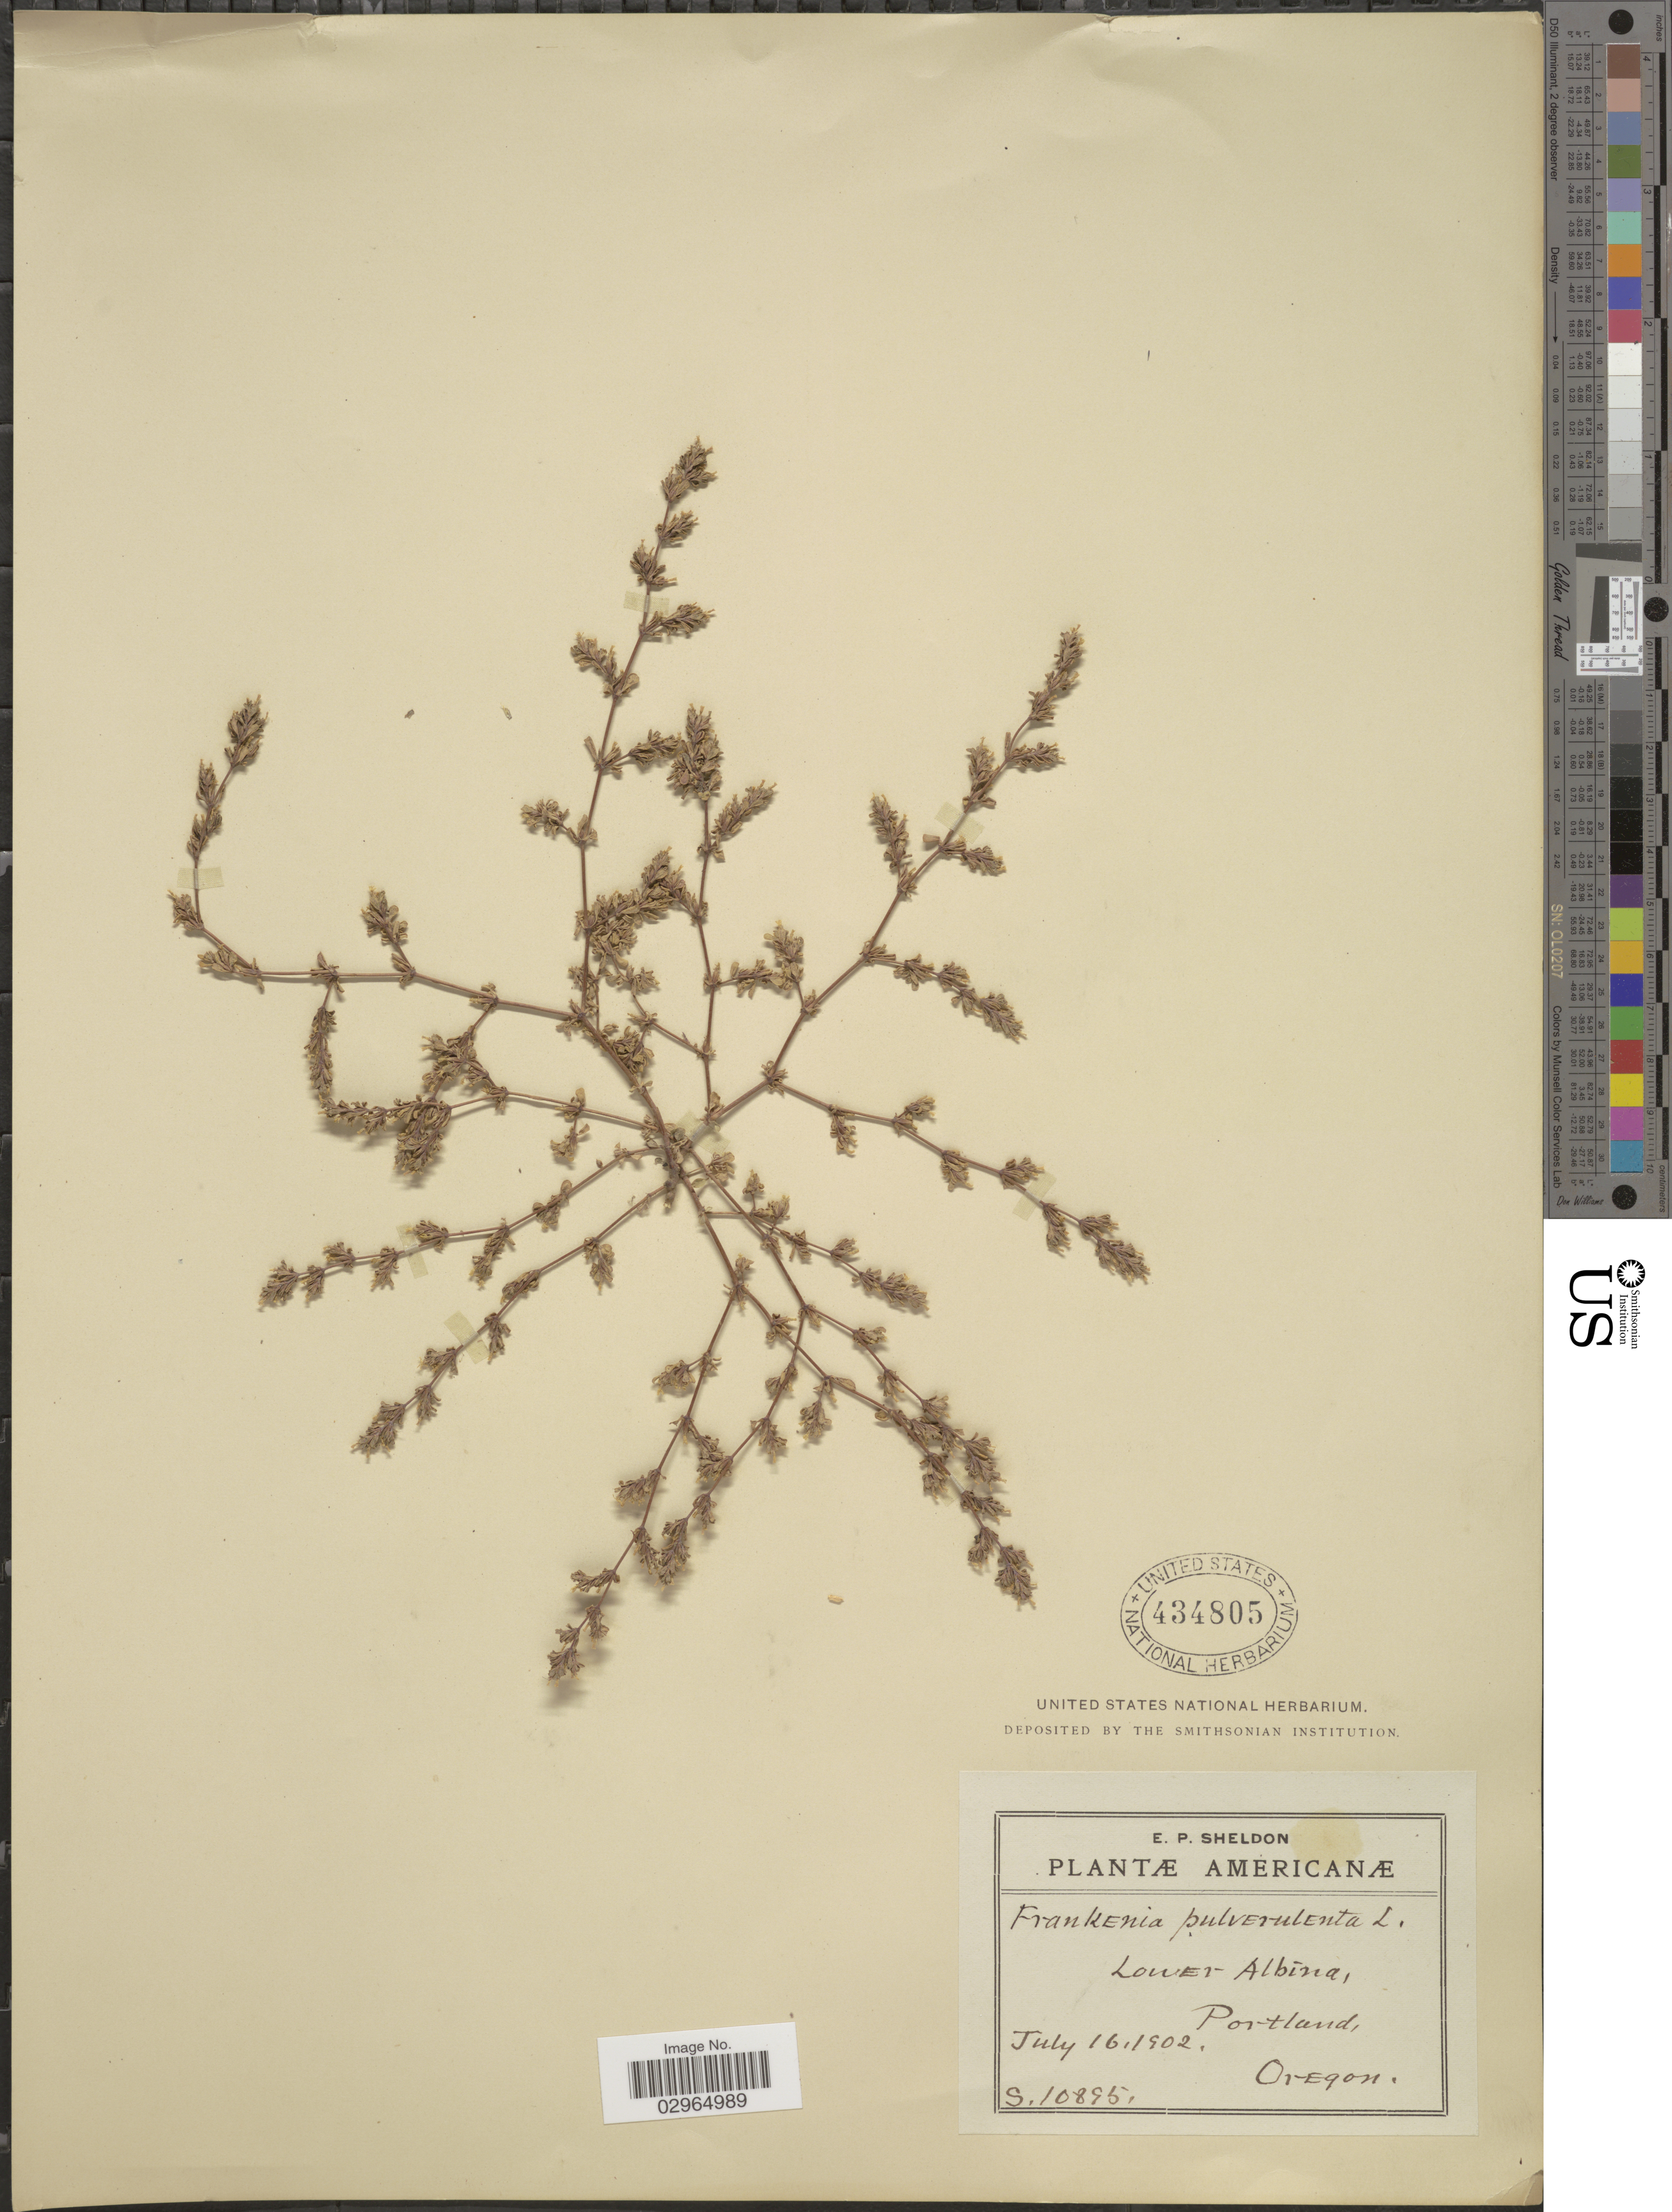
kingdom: Plantae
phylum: Tracheophyta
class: Magnoliopsida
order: Caryophyllales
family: Frankeniaceae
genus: Frankenia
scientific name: Frankenia pulverulenta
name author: L.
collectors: E. P. Sheldon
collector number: S 10895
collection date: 1902-07-06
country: United States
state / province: Oregon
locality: Lower Albina, Portland.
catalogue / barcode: US 434805